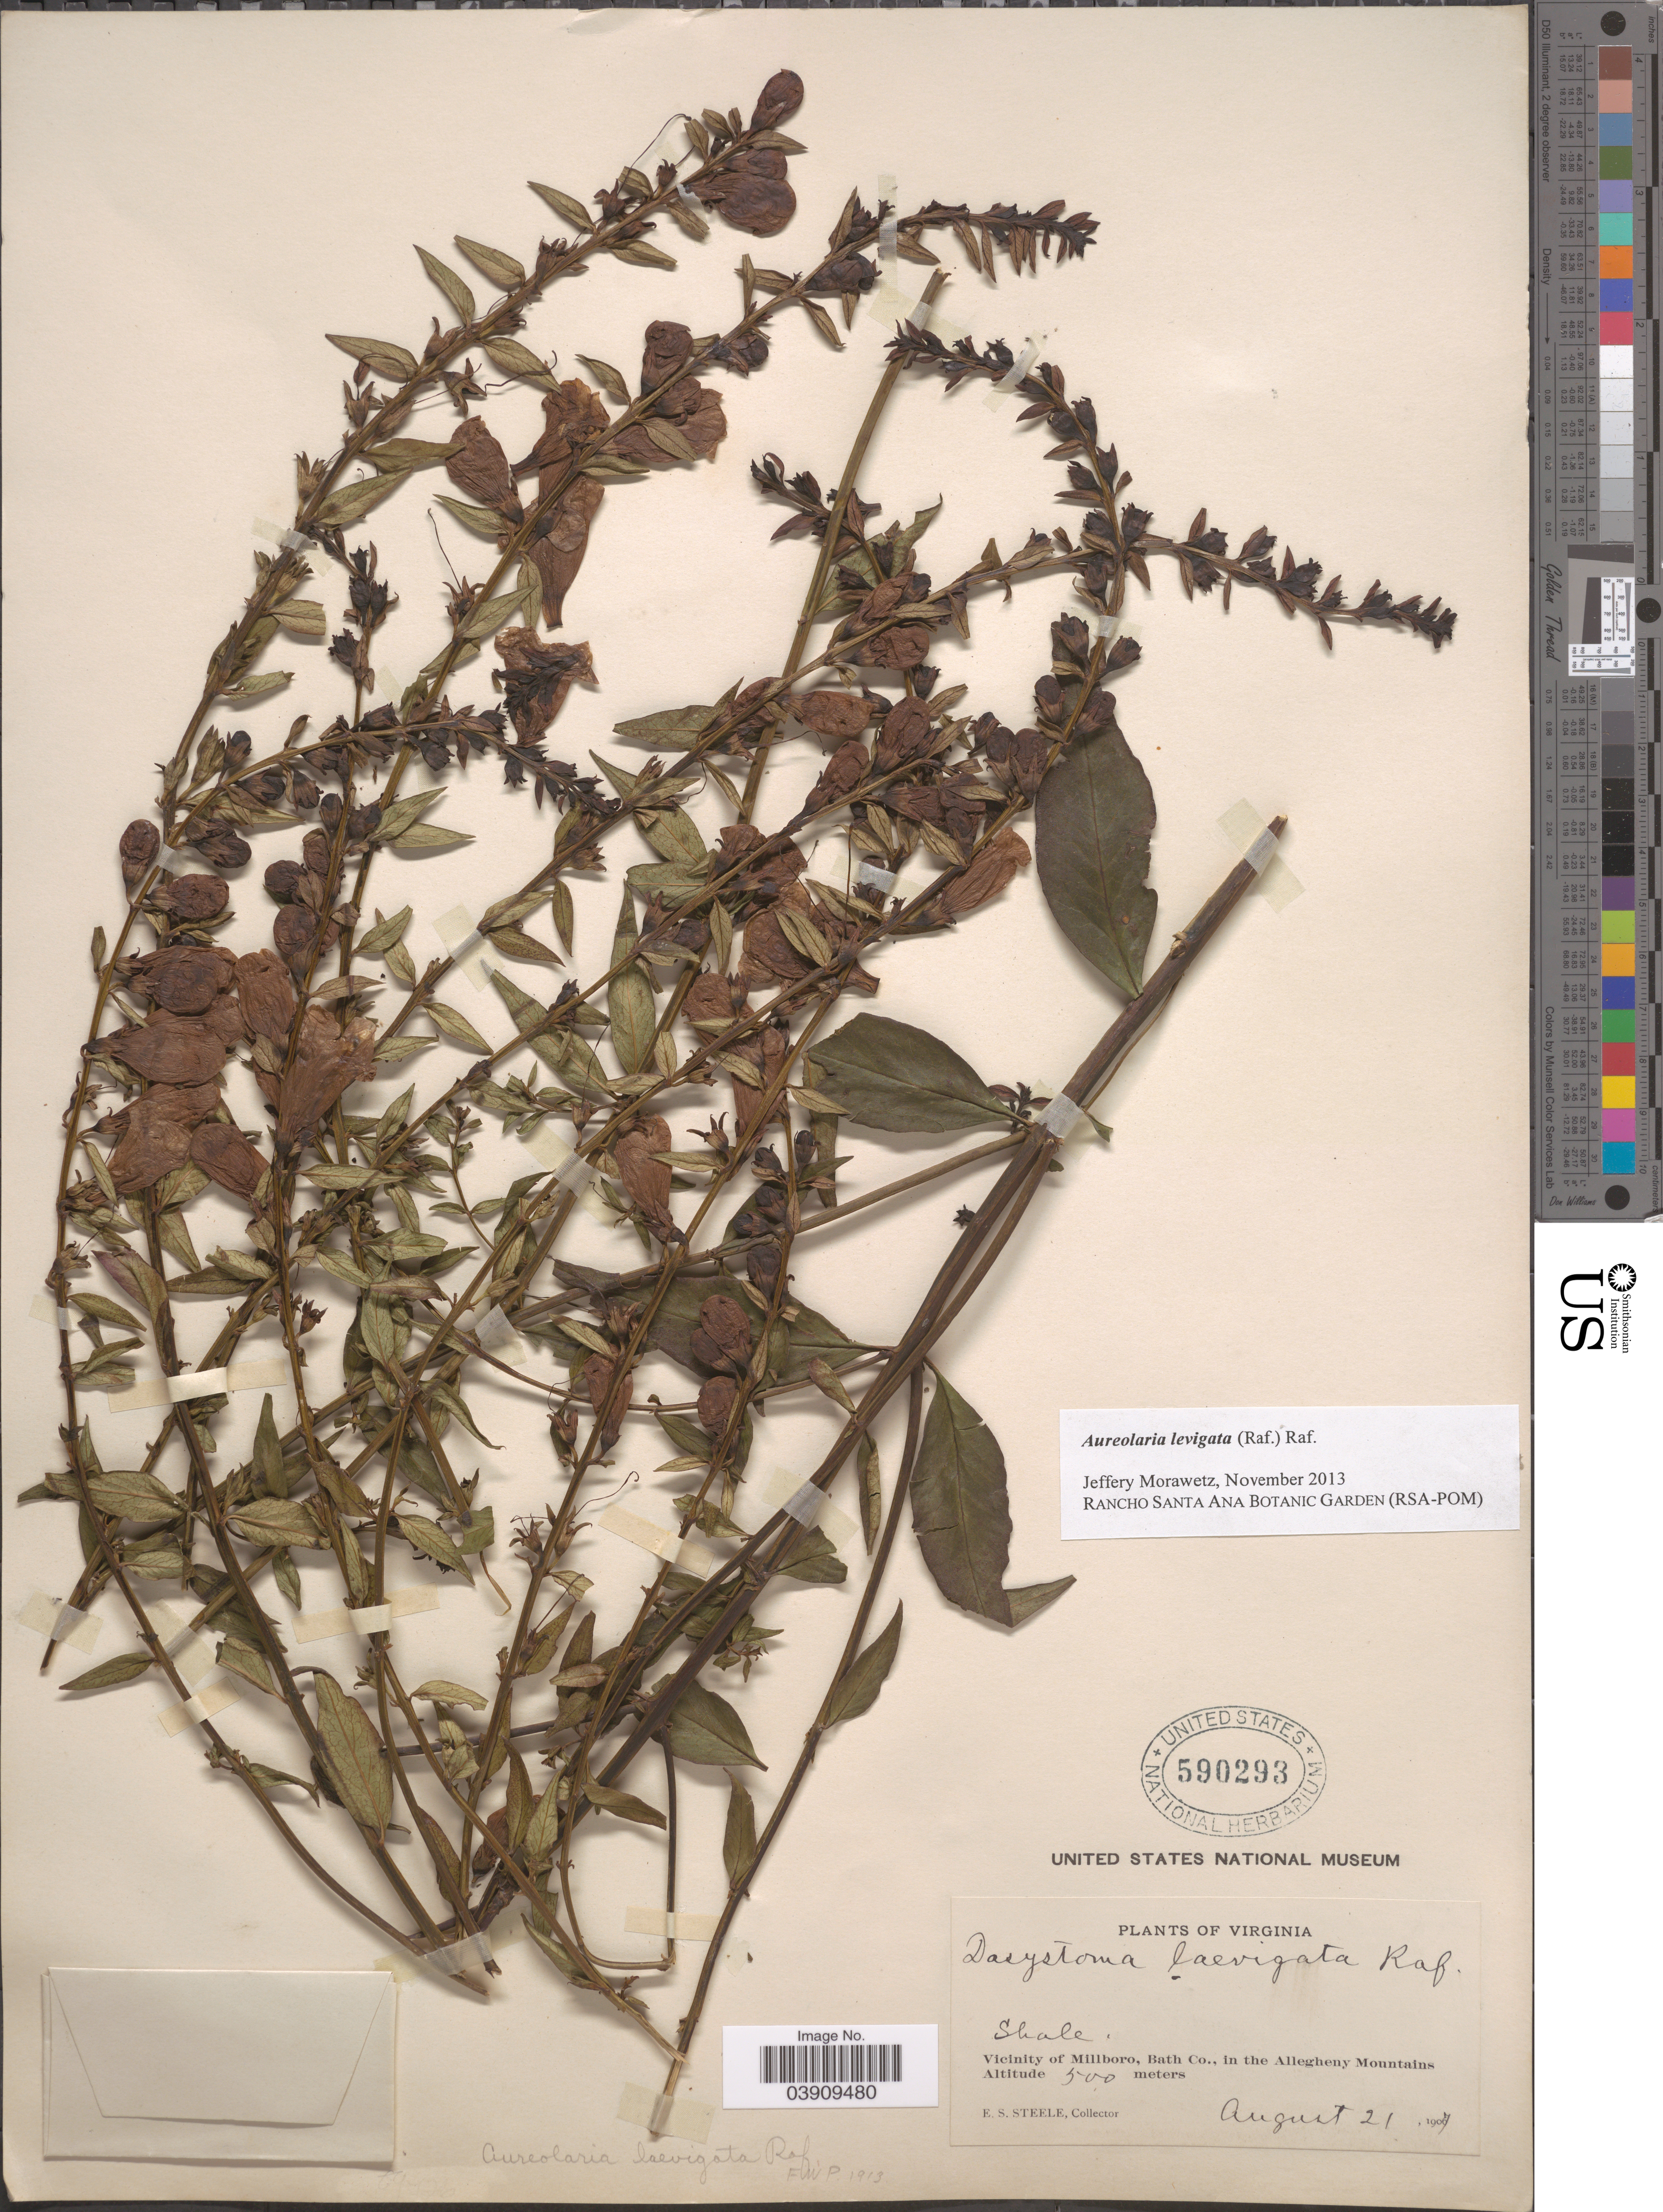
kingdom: Plantae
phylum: Tracheophyta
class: Magnoliopsida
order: Lamiales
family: Orobanchaceae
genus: Aureolaria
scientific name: Aureolaria laevigata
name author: (Raf.) Raf.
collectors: E. Steele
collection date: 1907-08-21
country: United States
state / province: Virginia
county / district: Bath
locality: Vicinity of Millboro, Bath Co., in the Allegheny Mountains.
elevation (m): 500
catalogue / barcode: US 590293